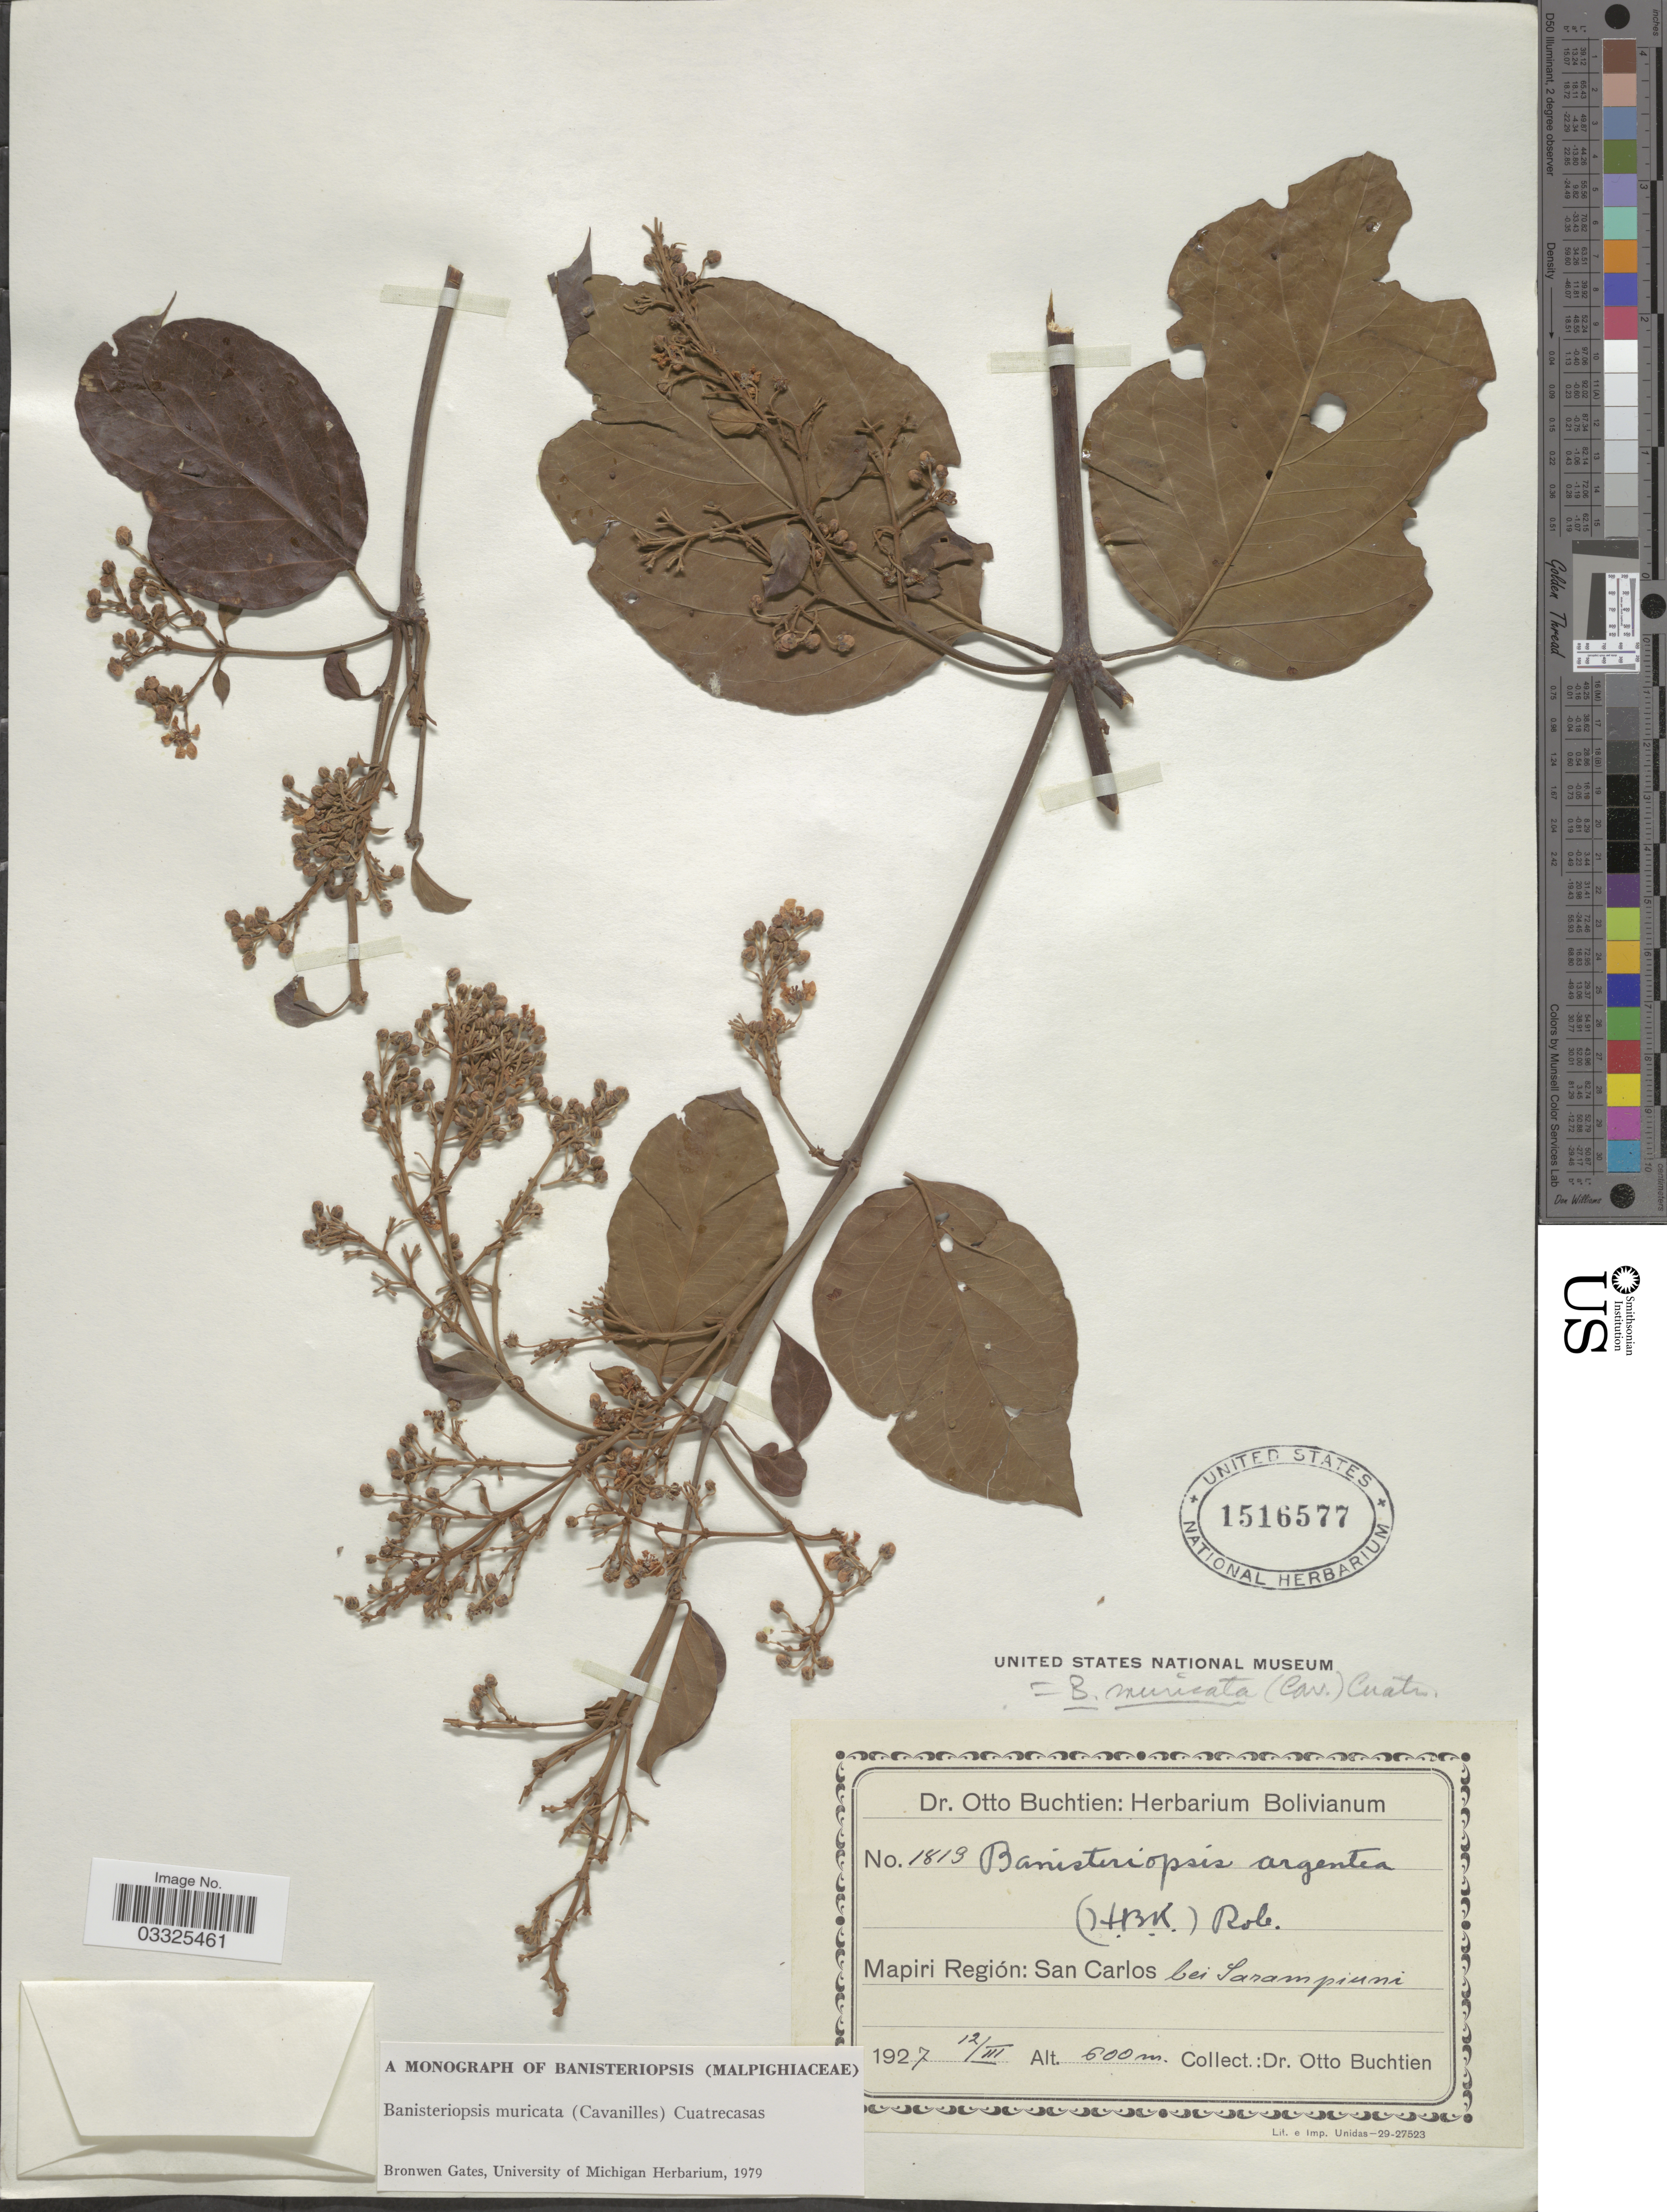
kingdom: Plantae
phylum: Tracheophyta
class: Magnoliopsida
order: Malpighiales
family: Malpighiaceae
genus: Banisteriopsis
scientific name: Banisteriopsis muricata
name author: (Cav.) Cuatrec.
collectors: O. Buchtien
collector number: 1813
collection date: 1927-03-12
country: Bolivia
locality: Mapiri Región: San Carlos bei Sarampiuni.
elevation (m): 600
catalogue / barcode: US 1516577